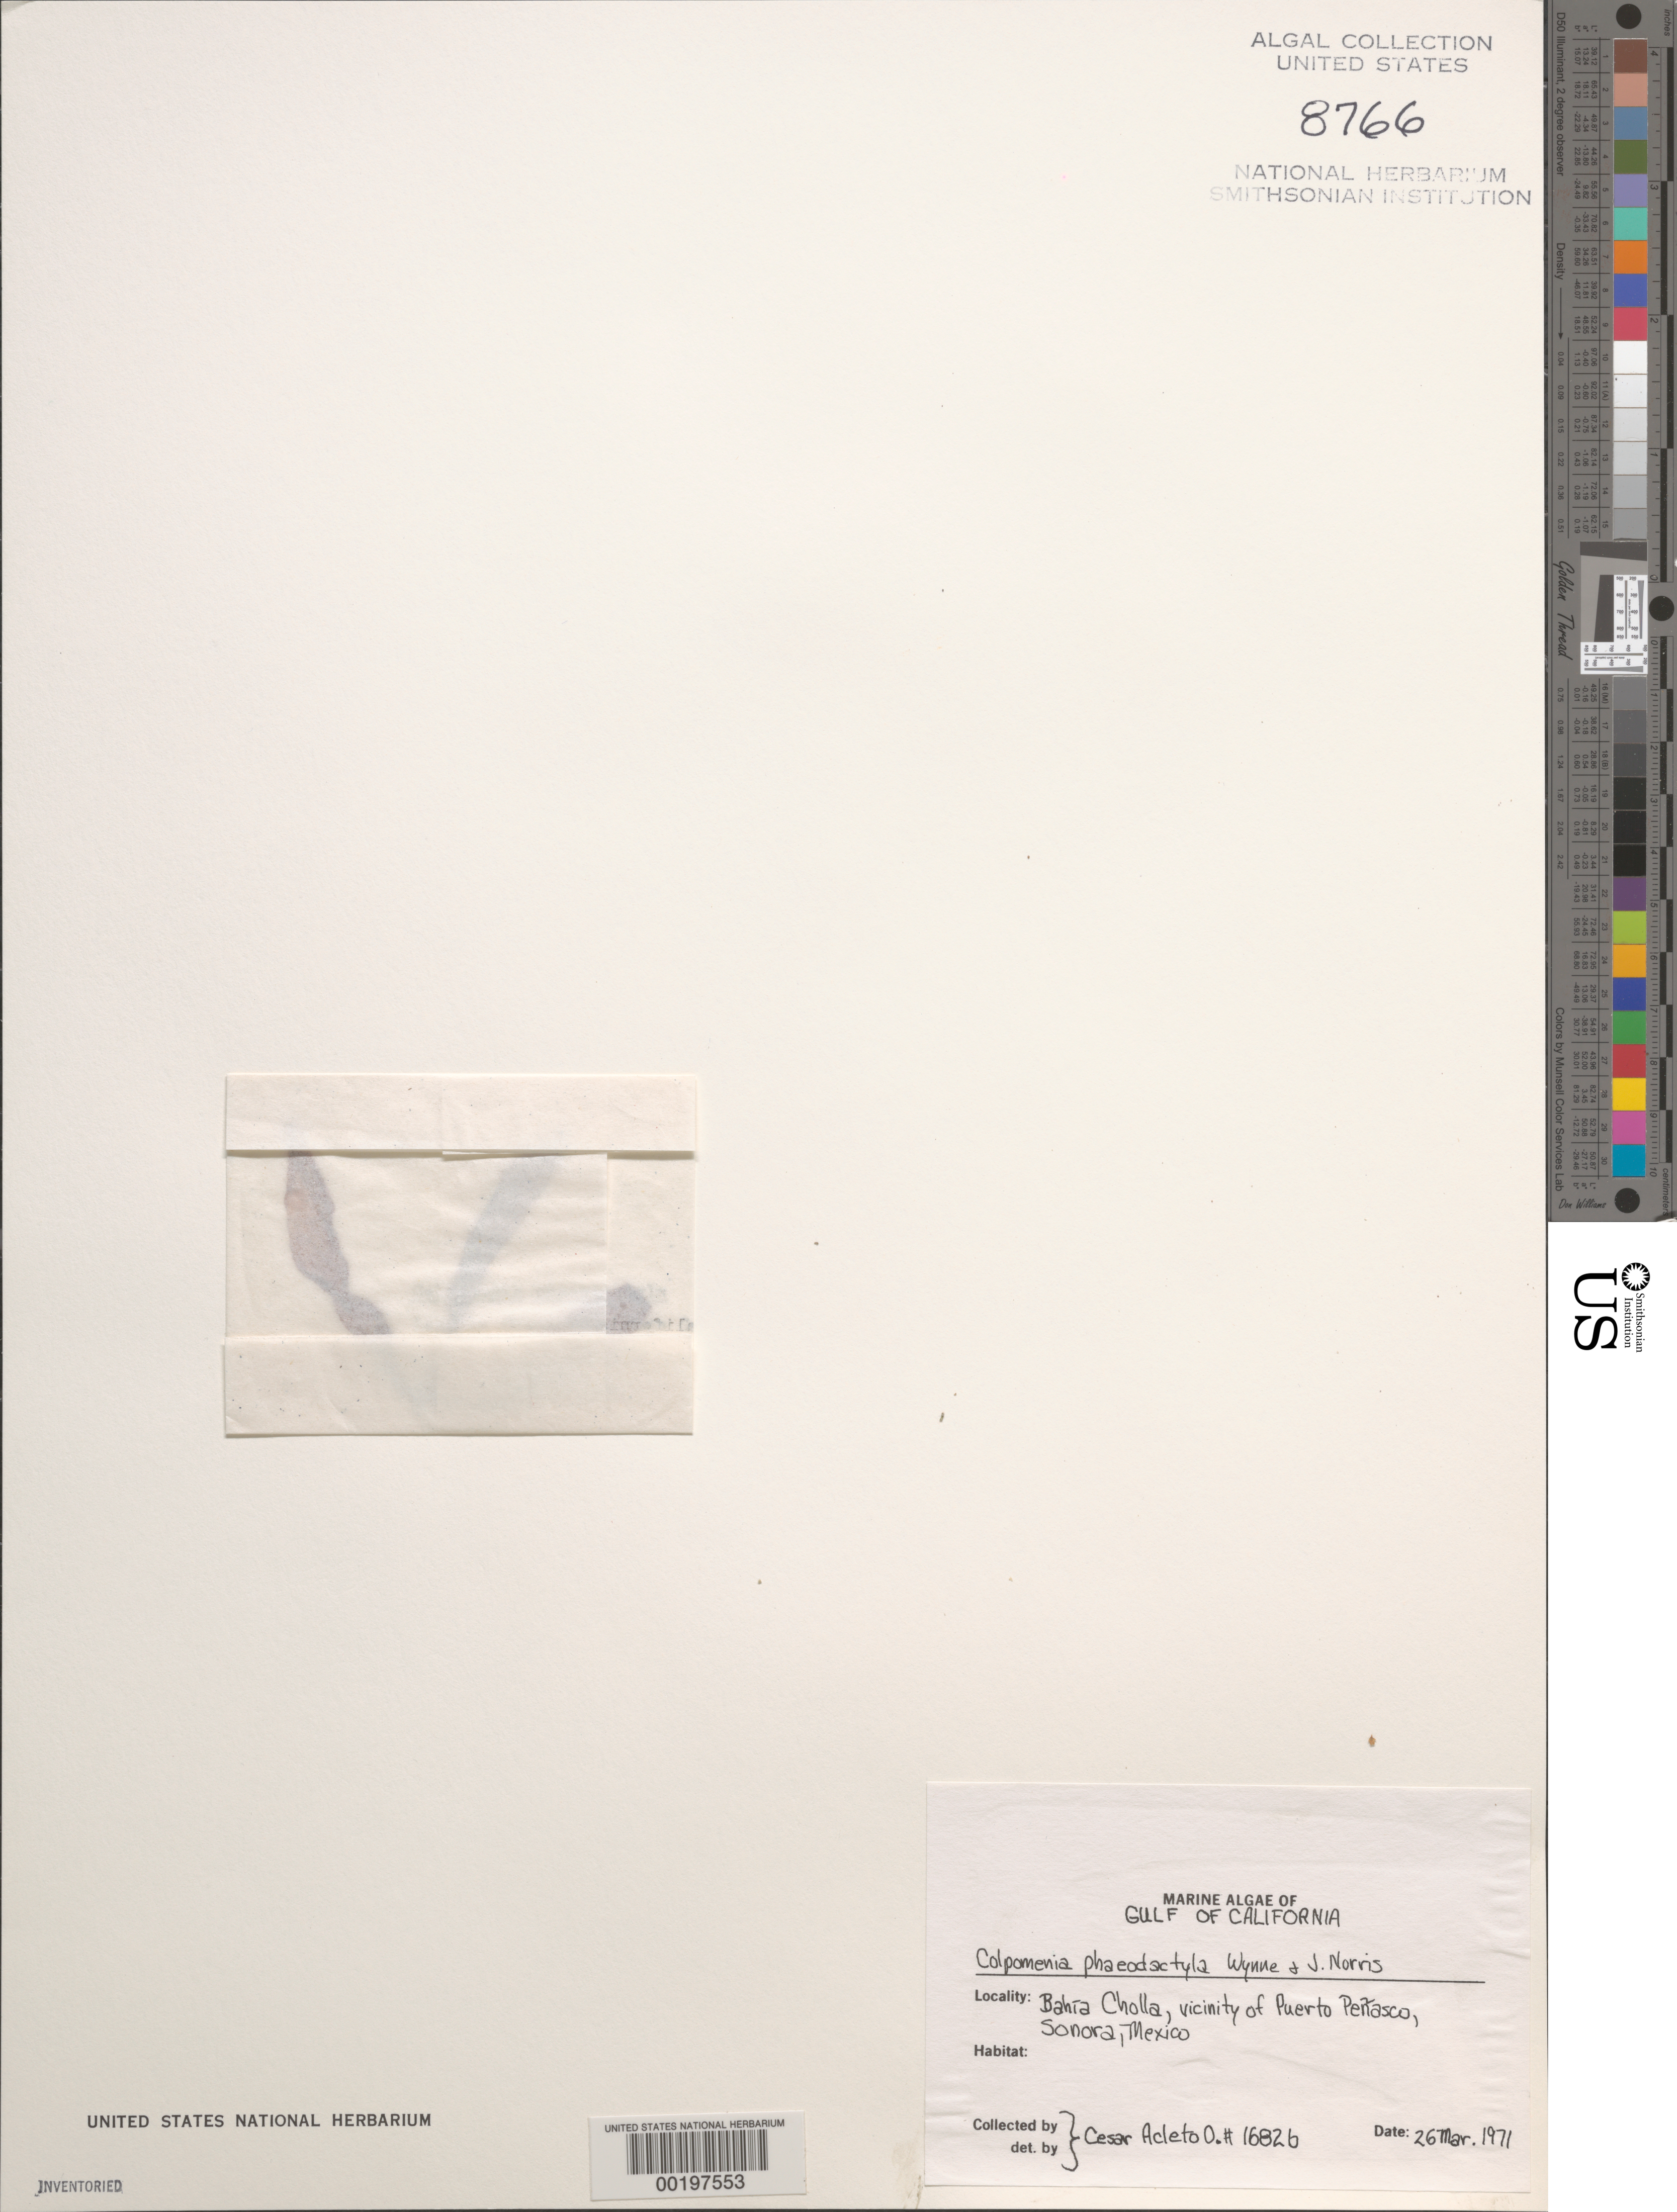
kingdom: Chromista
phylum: Ochrophyta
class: Phaeophyceae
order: Scytosiphonales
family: Scytosiphonaceae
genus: Dactylosiphon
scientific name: Dactylosiphon durvillei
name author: (Bory) Santiañez et al.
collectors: C. Acleto O.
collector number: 1682b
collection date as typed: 26 Mar 1971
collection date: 1971-03-26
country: Mexico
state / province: Sonora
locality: Bahia Cholla, Puerto Penasco area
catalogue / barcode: US 8766